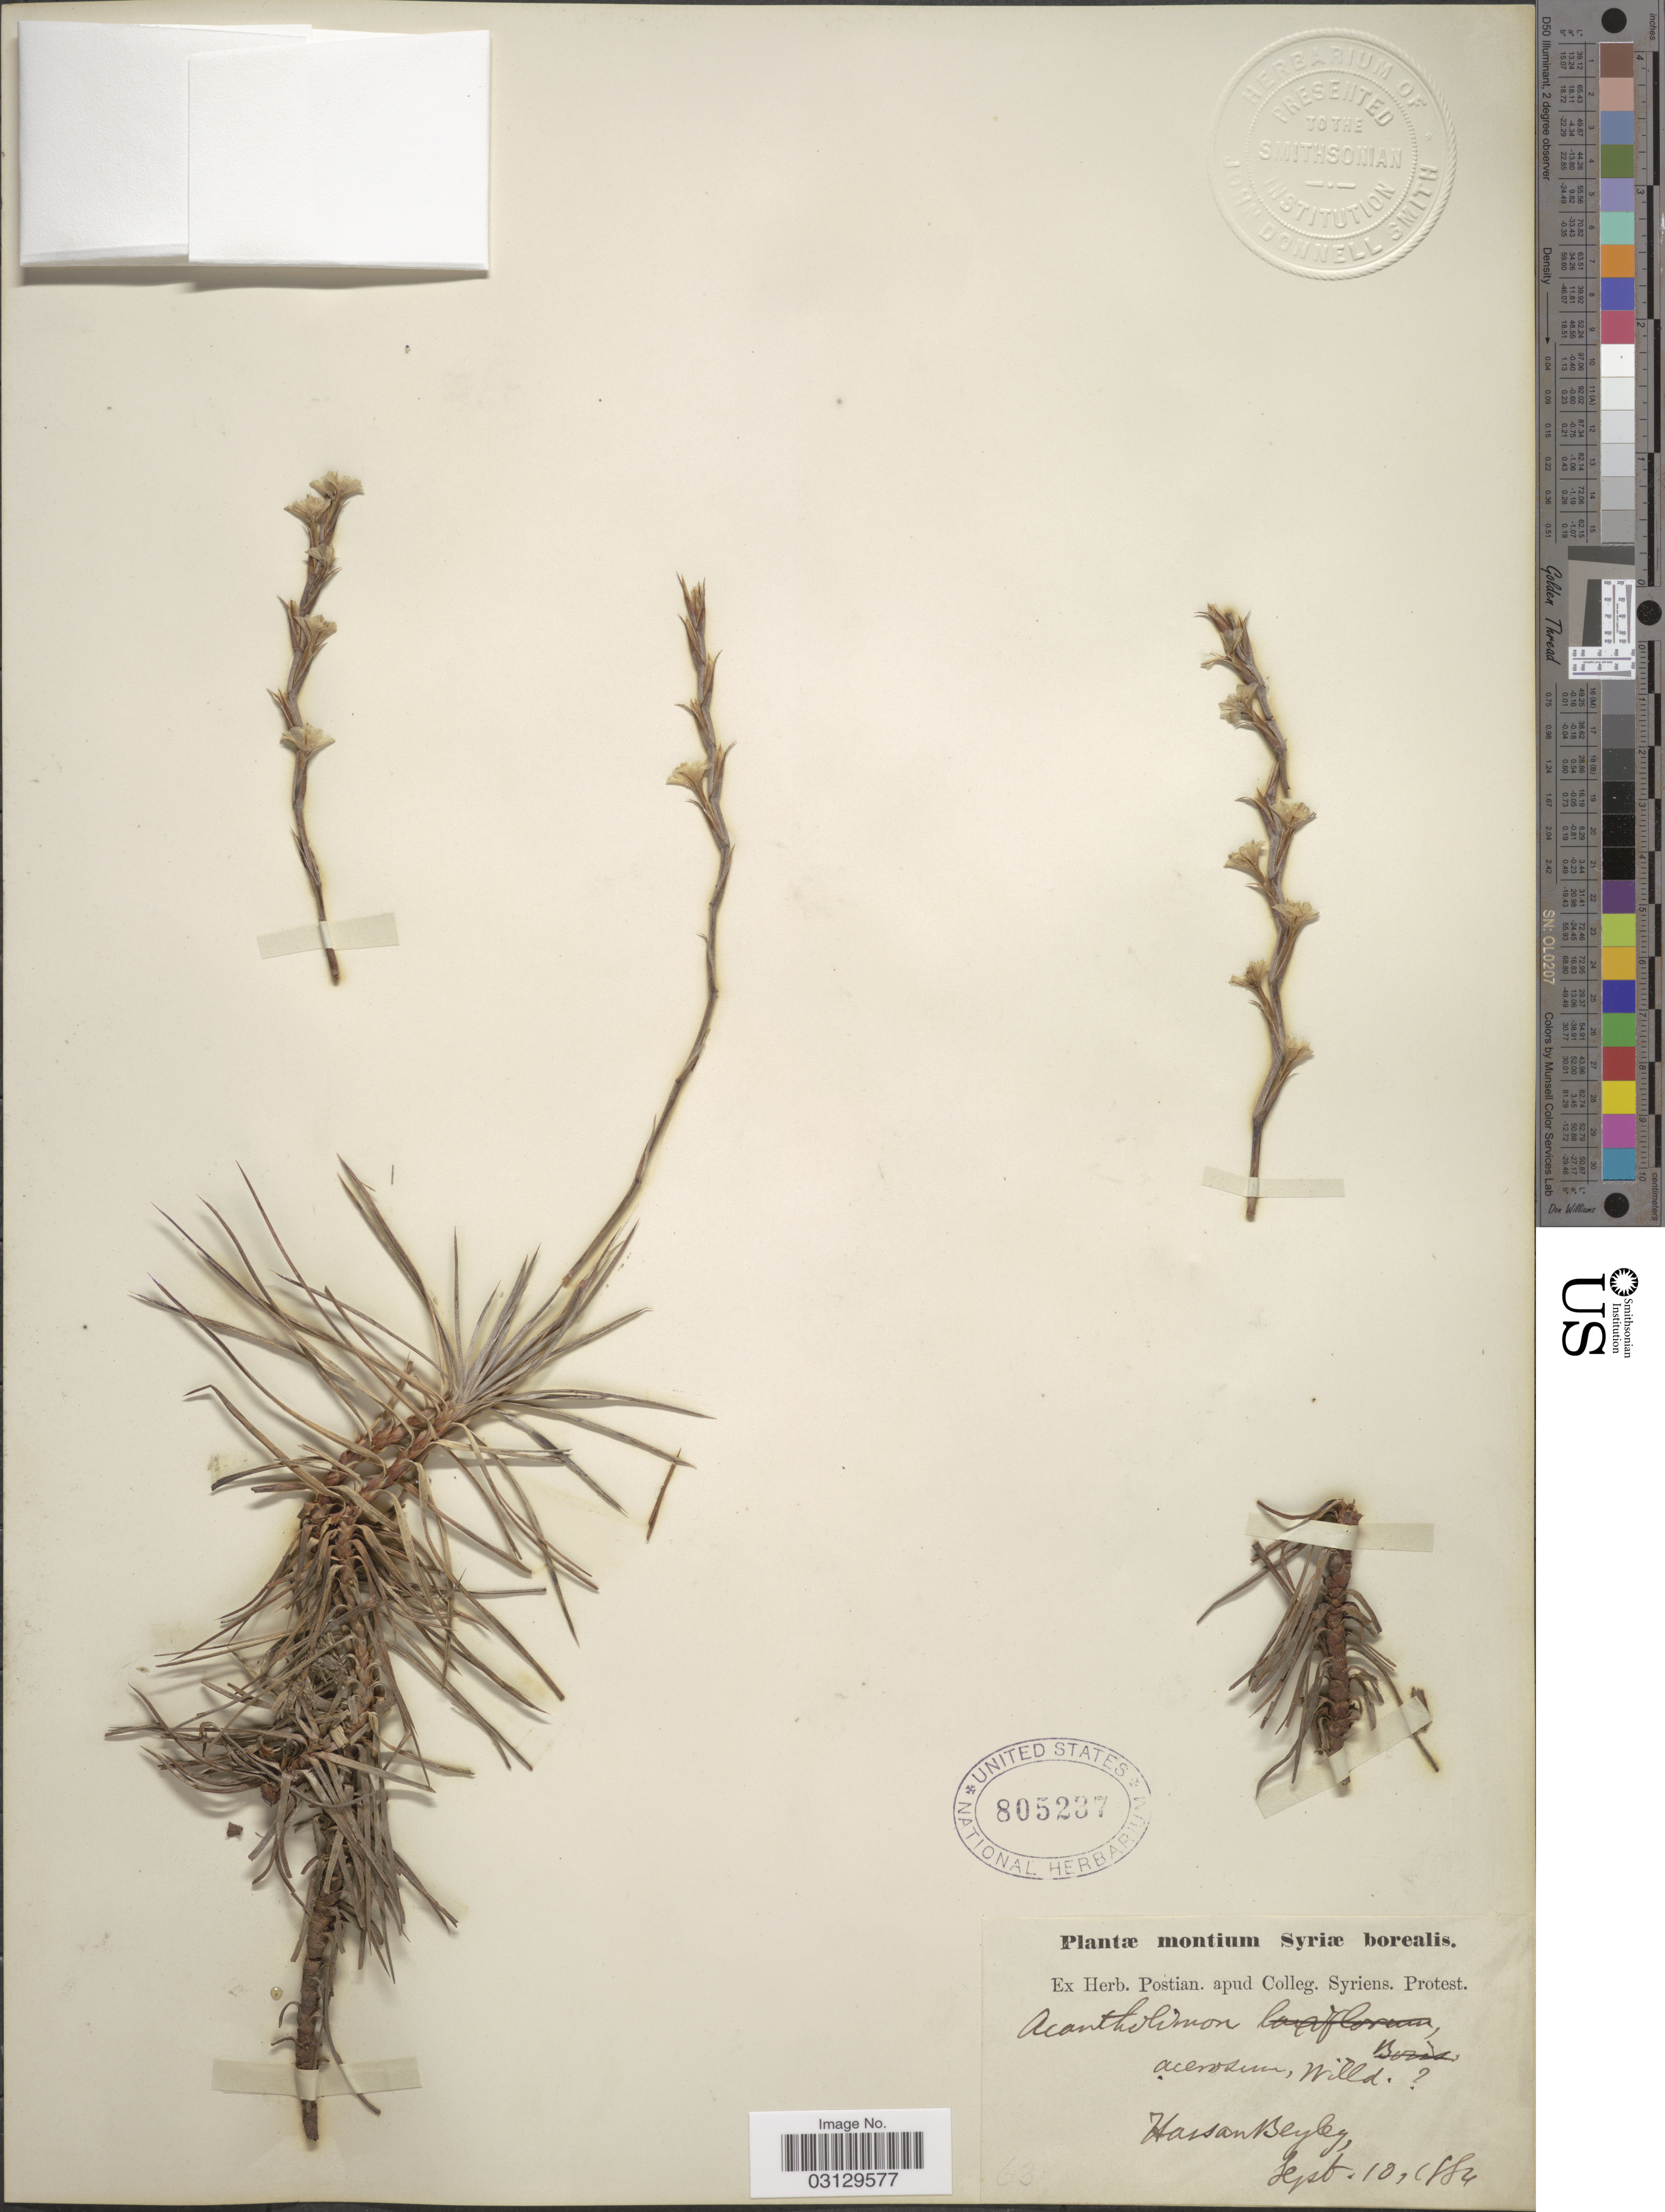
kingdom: Plantae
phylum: Tracheophyta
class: Magnoliopsida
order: Caryophyllales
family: Plumbaginaceae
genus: Acantholimon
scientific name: Acantholimon acerosum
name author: (Willd.) Boiss.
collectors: ex herb. Postian. apud Colleg. Syriens. Protest. USE "Fannie P. A. Shepard" (10308853) AS PRIMARY COLLECTOR INSTEAD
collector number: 63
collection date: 1884-09-10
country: Syria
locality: Hassan Beyley. Montium Syriæ borealis.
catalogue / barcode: US 805237